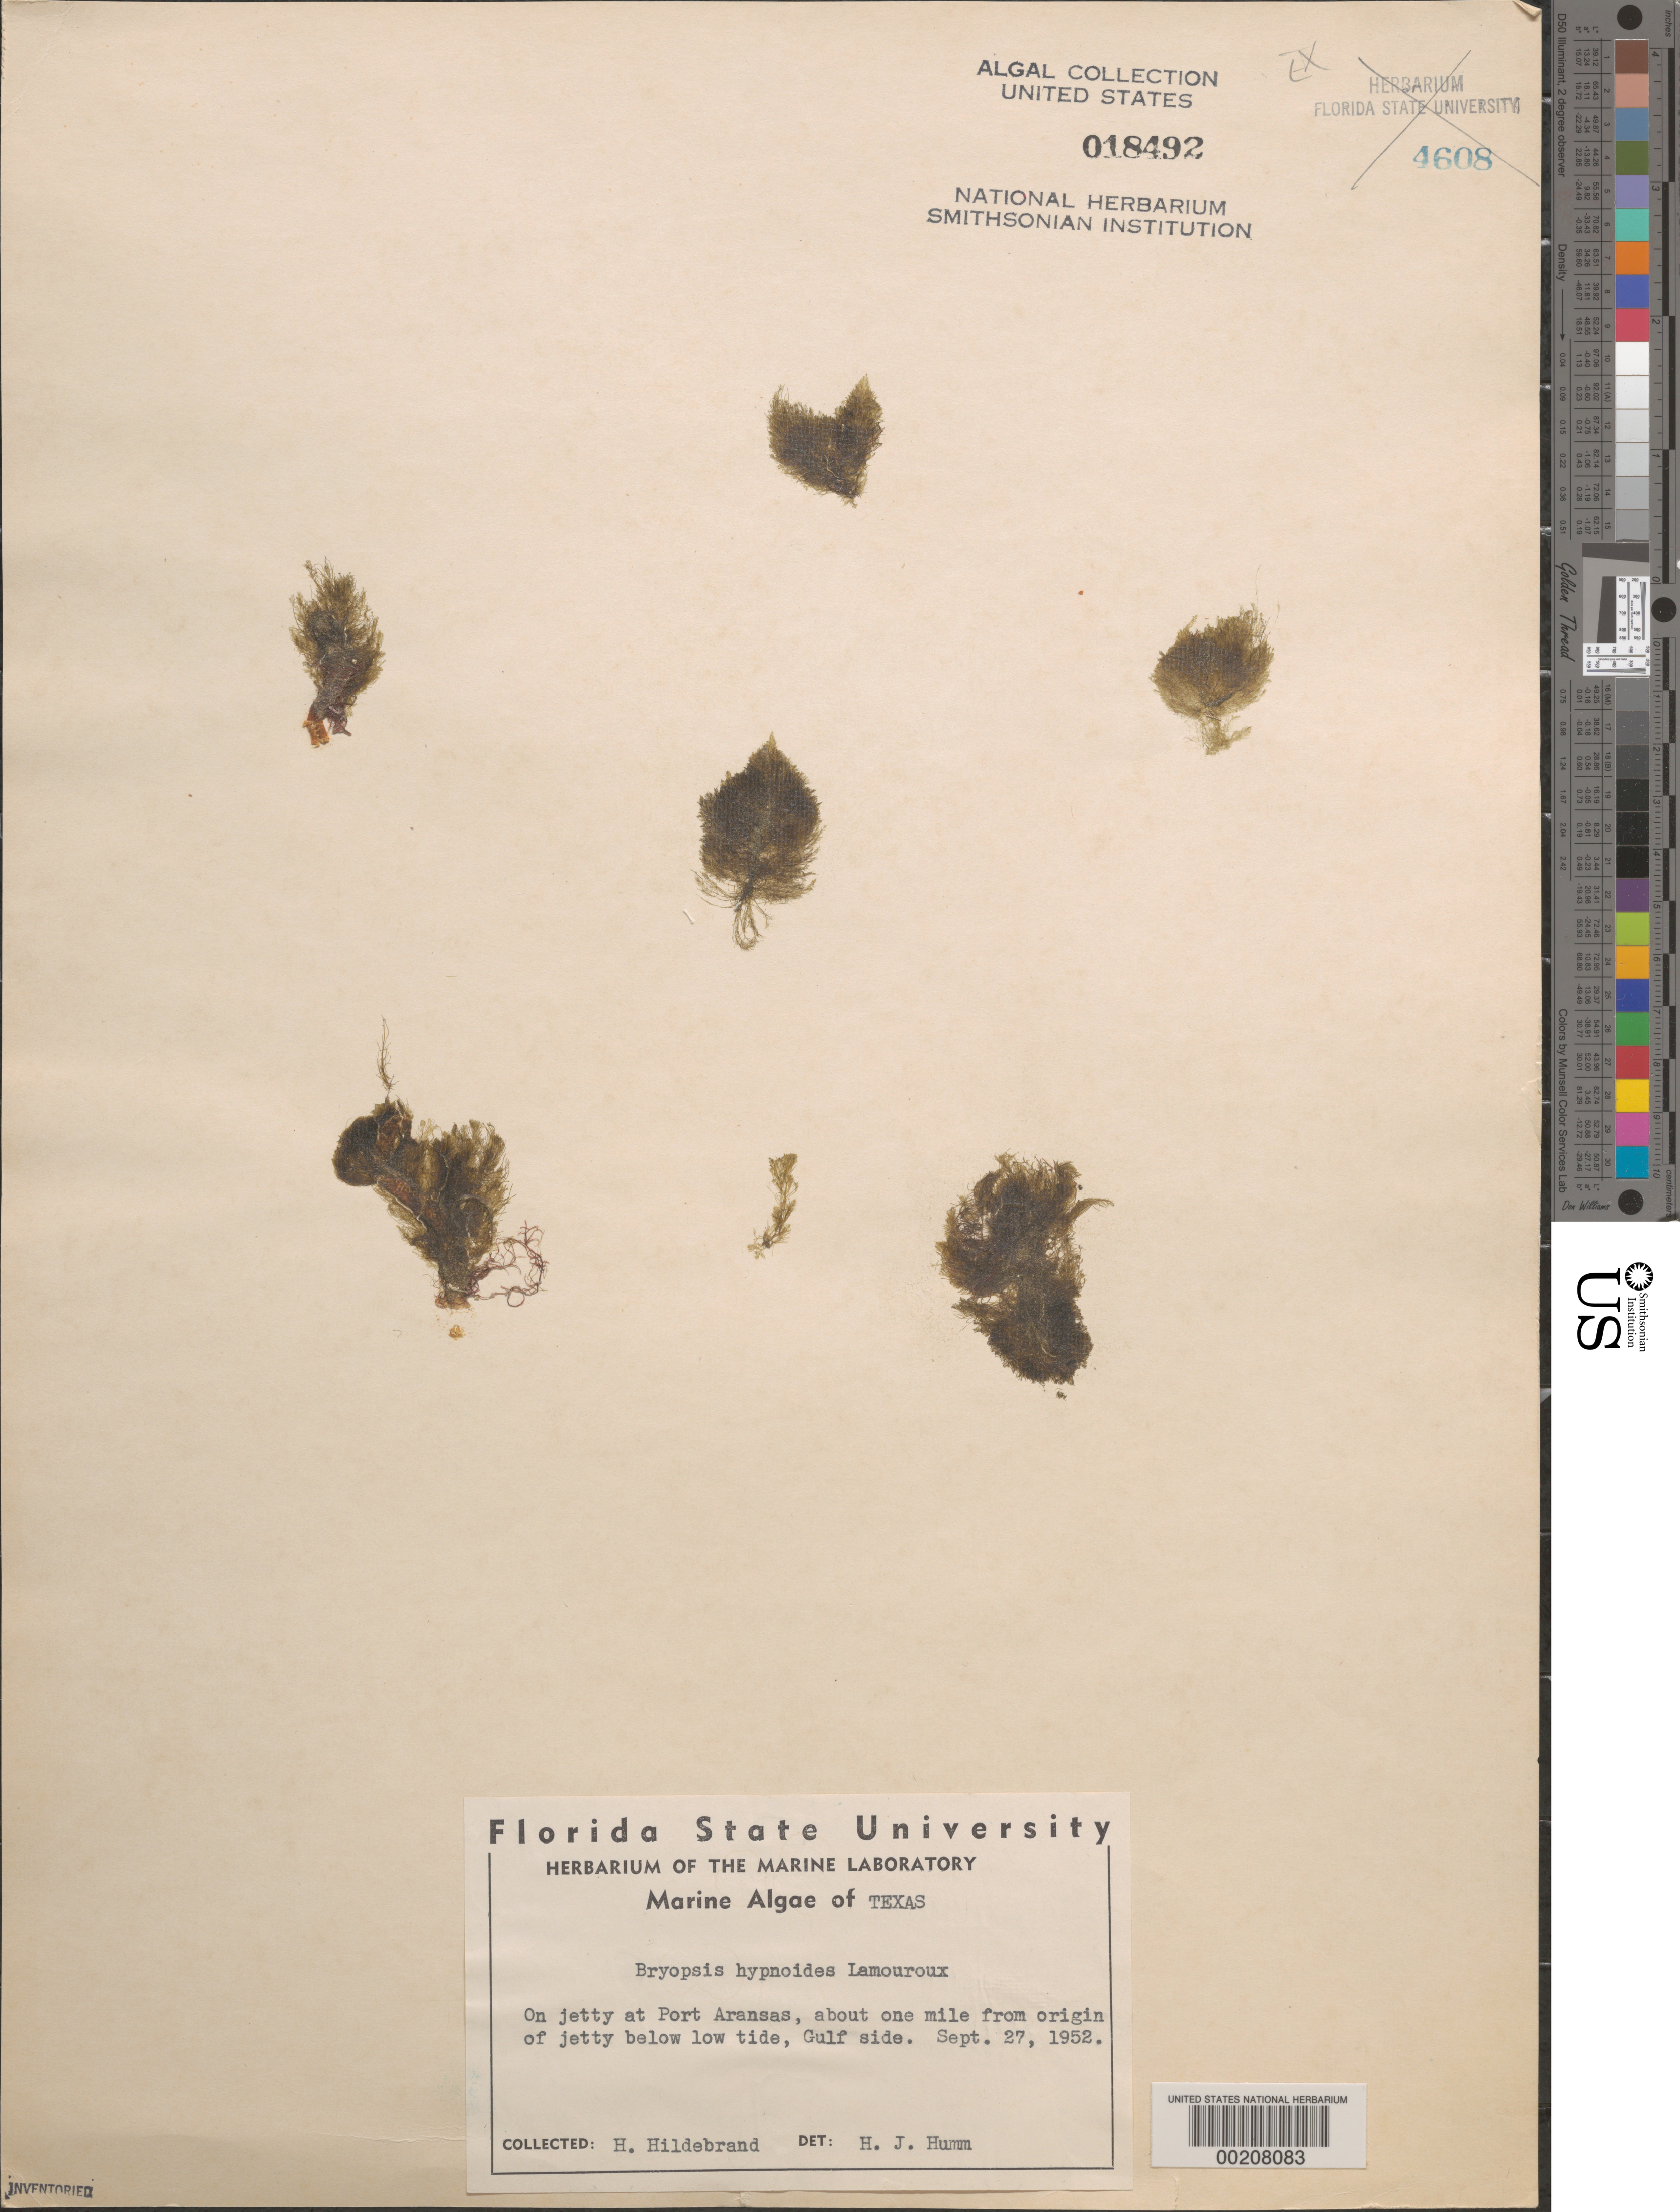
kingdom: Plantae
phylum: Chlorophyta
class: Ulvophyceae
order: Bryopsidales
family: Bryopsidaceae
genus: Bryopsis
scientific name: Bryopsis hypnoides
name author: J.V.Lamouroux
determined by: Humm, Harold J.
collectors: H. Hildebrand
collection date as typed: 27 Sep 1952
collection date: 1952-09-27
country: United States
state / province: Texas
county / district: Nueces County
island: Mustang Island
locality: Port Aransas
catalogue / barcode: US 18492